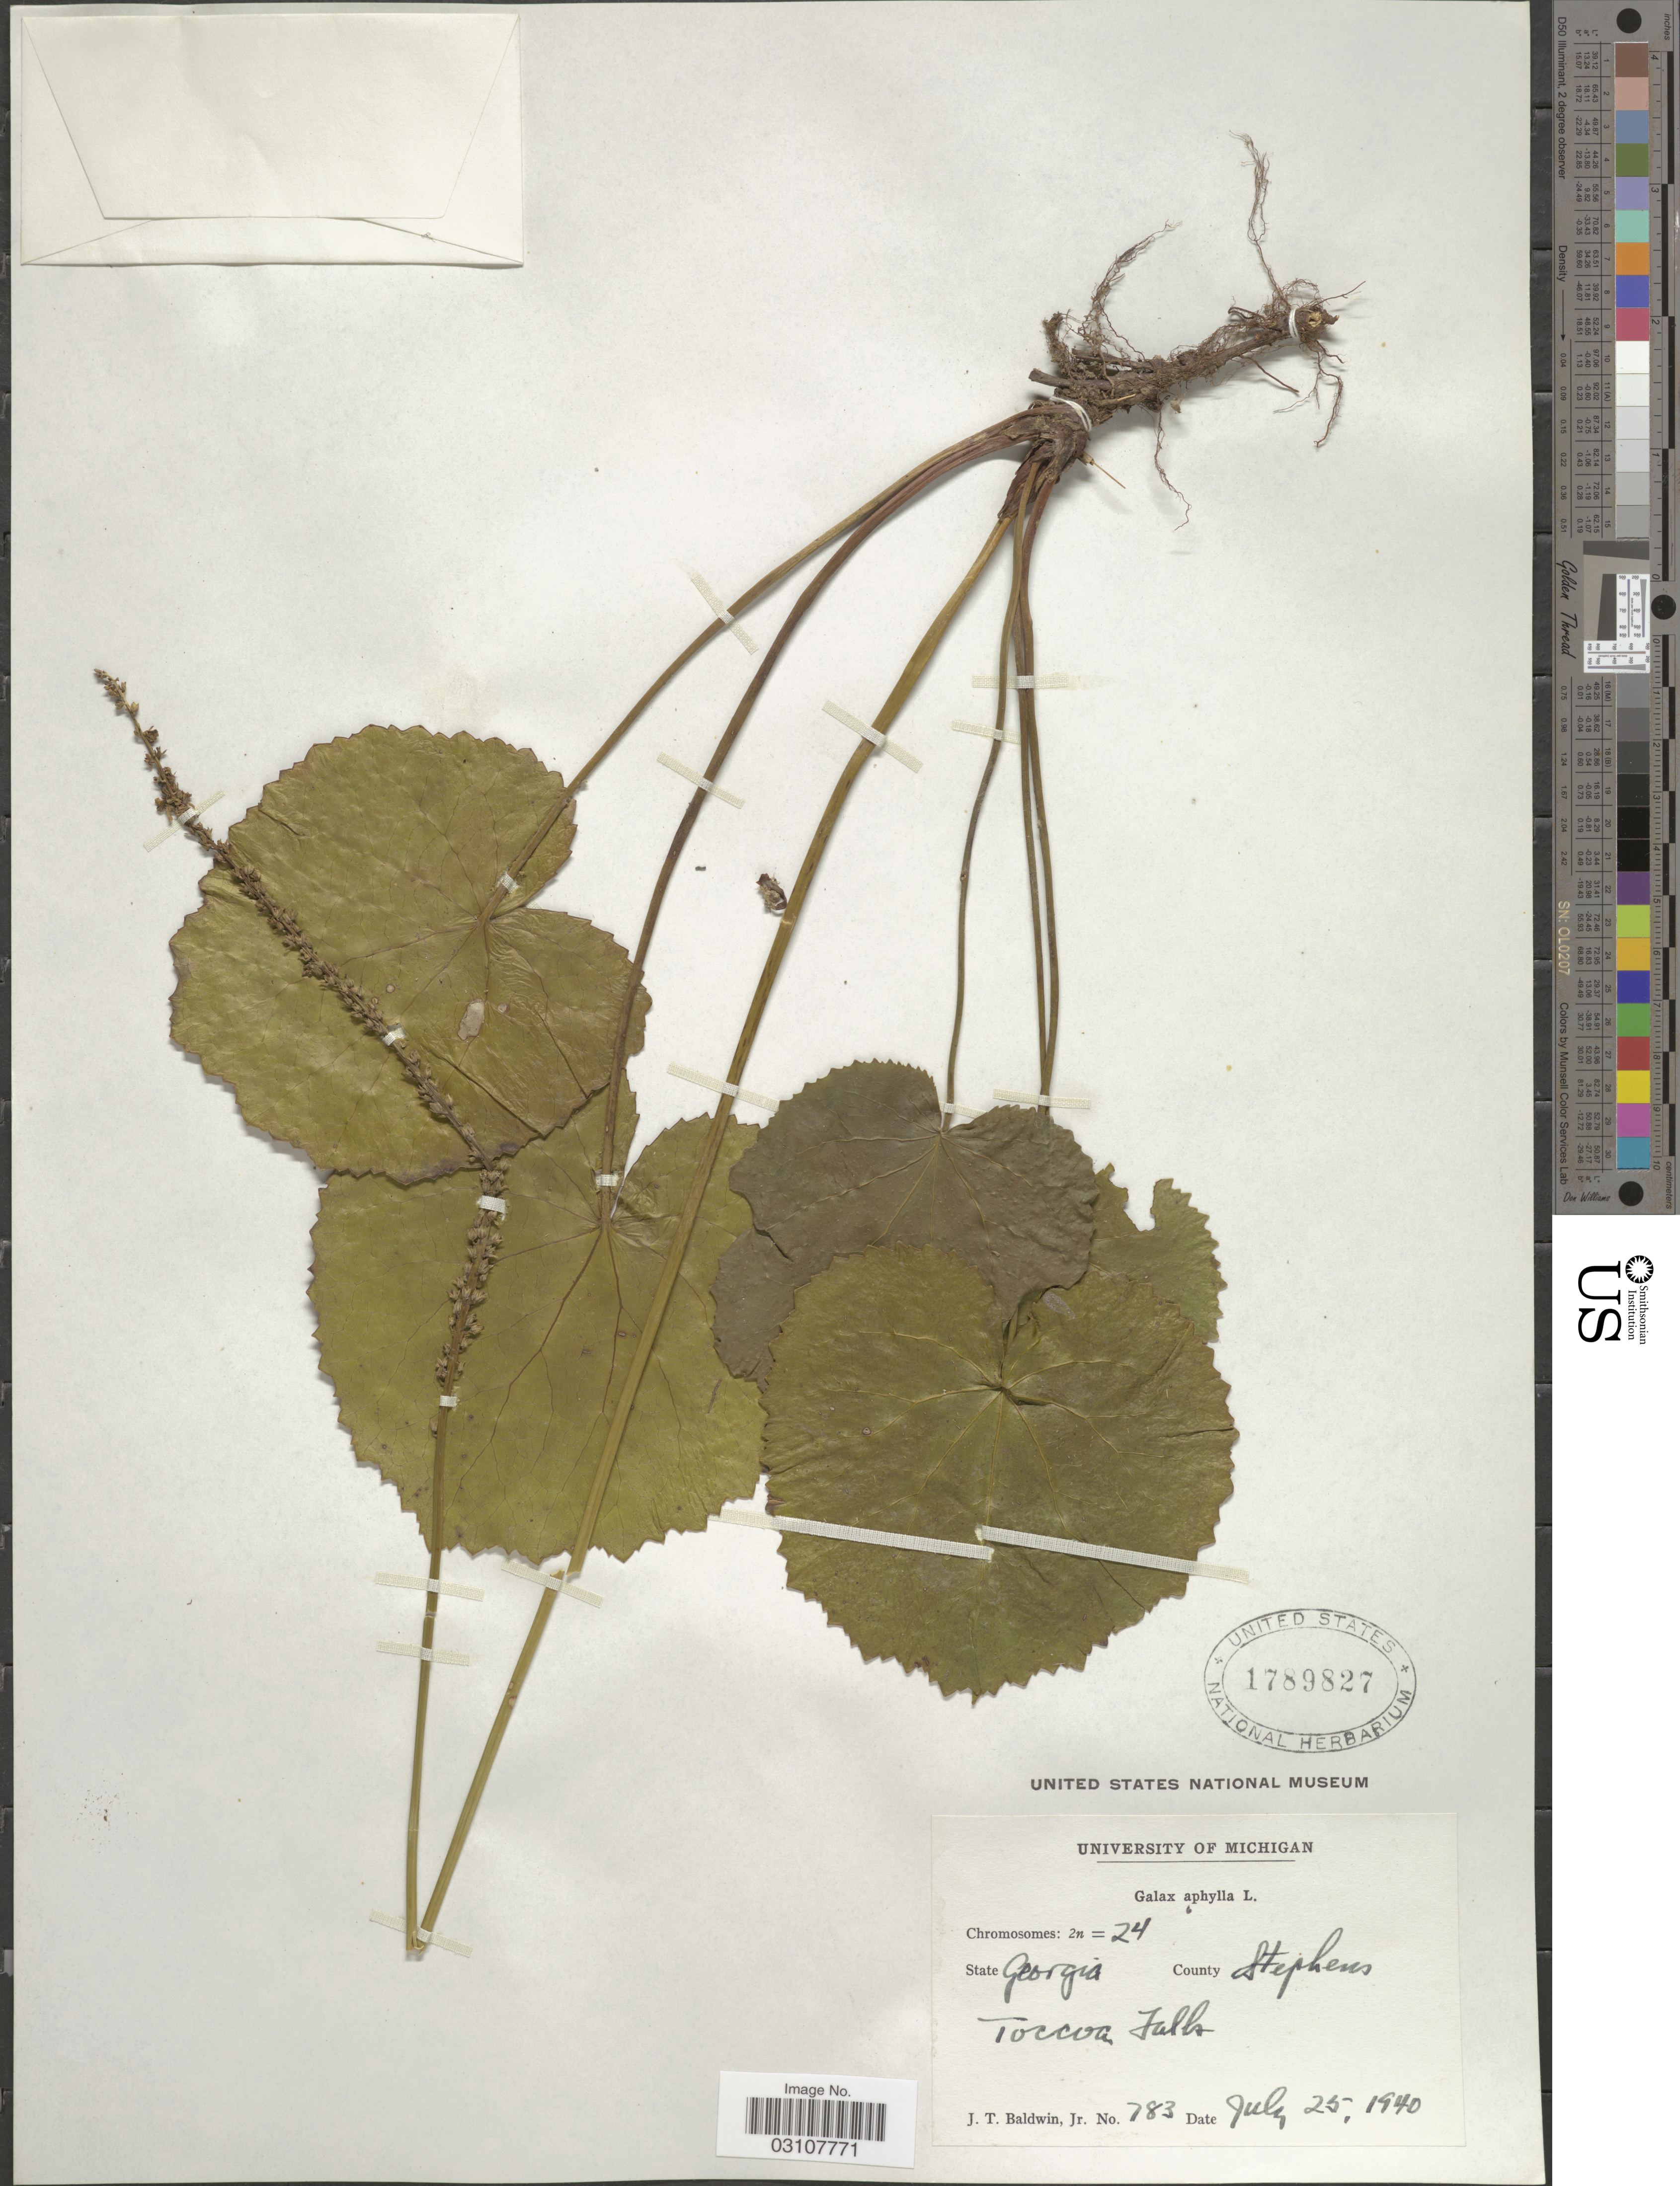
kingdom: Plantae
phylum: Tracheophyta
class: Magnoliopsida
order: Ericales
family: Diapensiaceae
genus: Galax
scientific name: Galax urceolata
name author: (Poir.) Brummitt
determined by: Gaynor, Michelle L., (FLAS), University of Florida (UNITED STATES)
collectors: J. T. Baldwin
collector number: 783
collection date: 1940-07-25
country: United States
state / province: Georgia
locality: County Stephens. Toccoa Falls.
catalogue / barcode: US 1789827